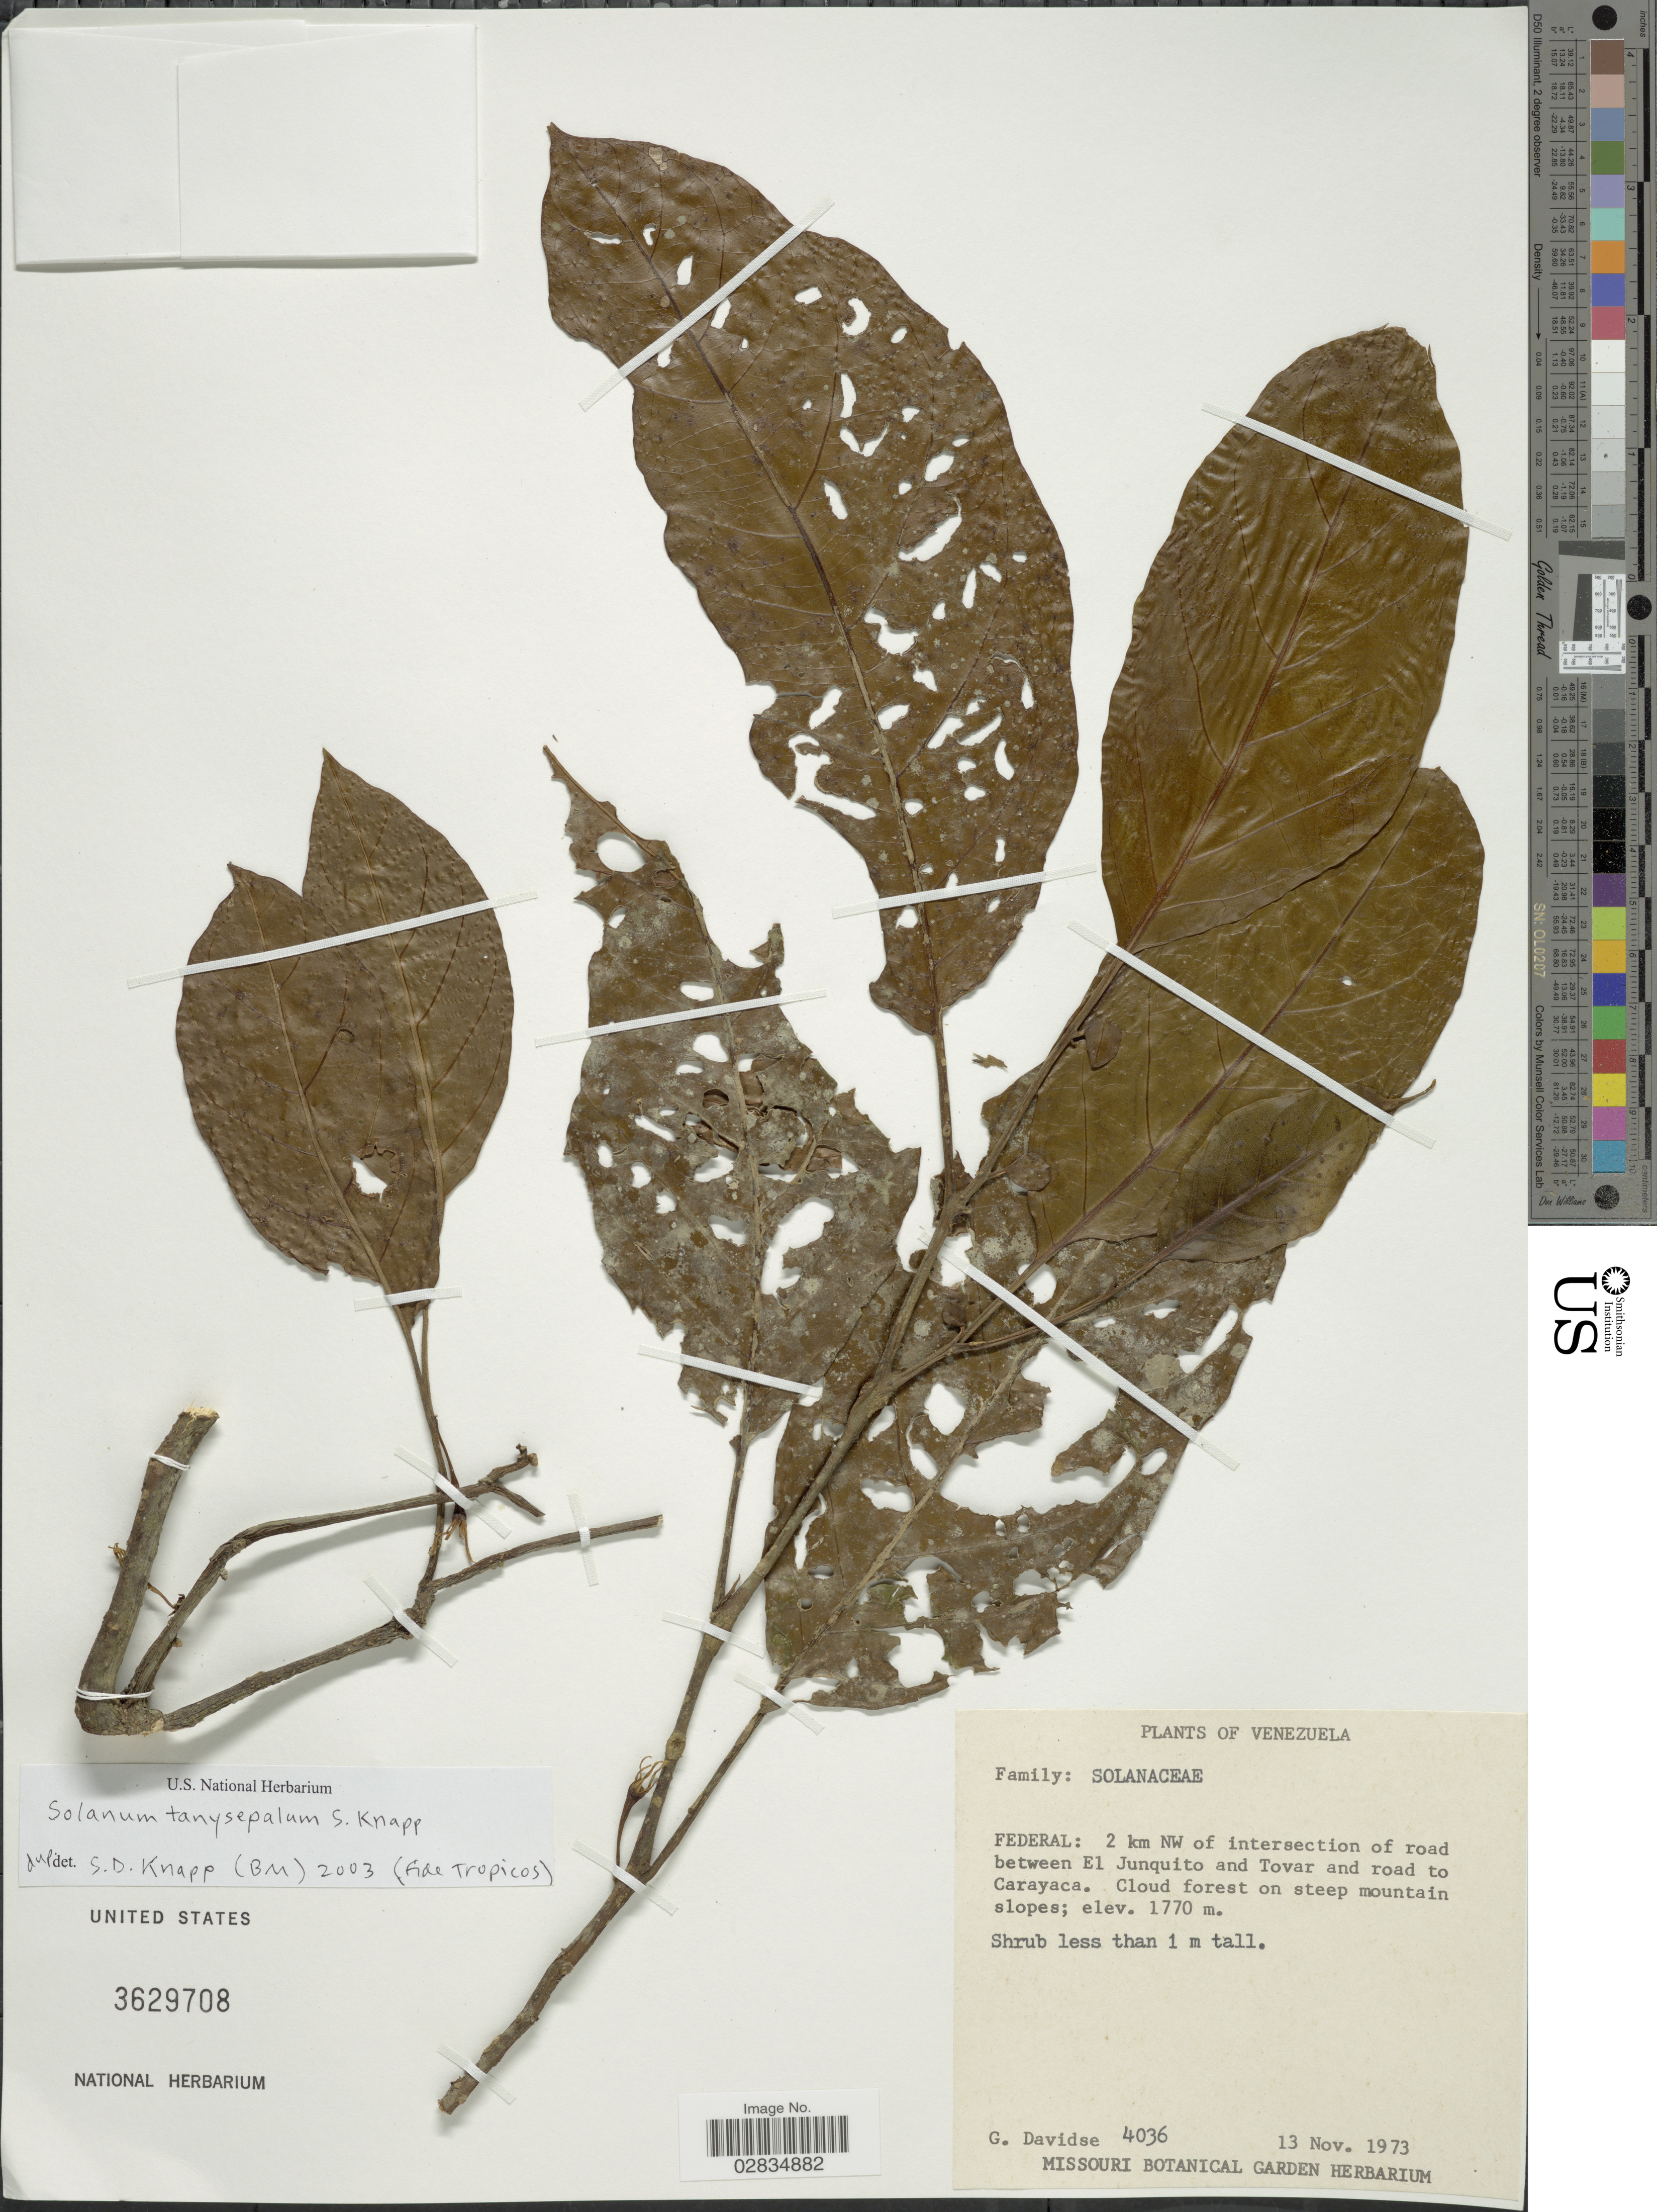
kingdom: Plantae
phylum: Tracheophyta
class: Magnoliopsida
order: Solanales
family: Solanaceae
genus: Solanum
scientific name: Solanum tanysepalum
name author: S. Knapp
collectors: G. Davidse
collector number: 4036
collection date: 1973-11-13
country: Venezuela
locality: Federal: 2 km NW of intersection of road between El Junquito and Tovar and road to Carayaca.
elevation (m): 1770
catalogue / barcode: US 3629708